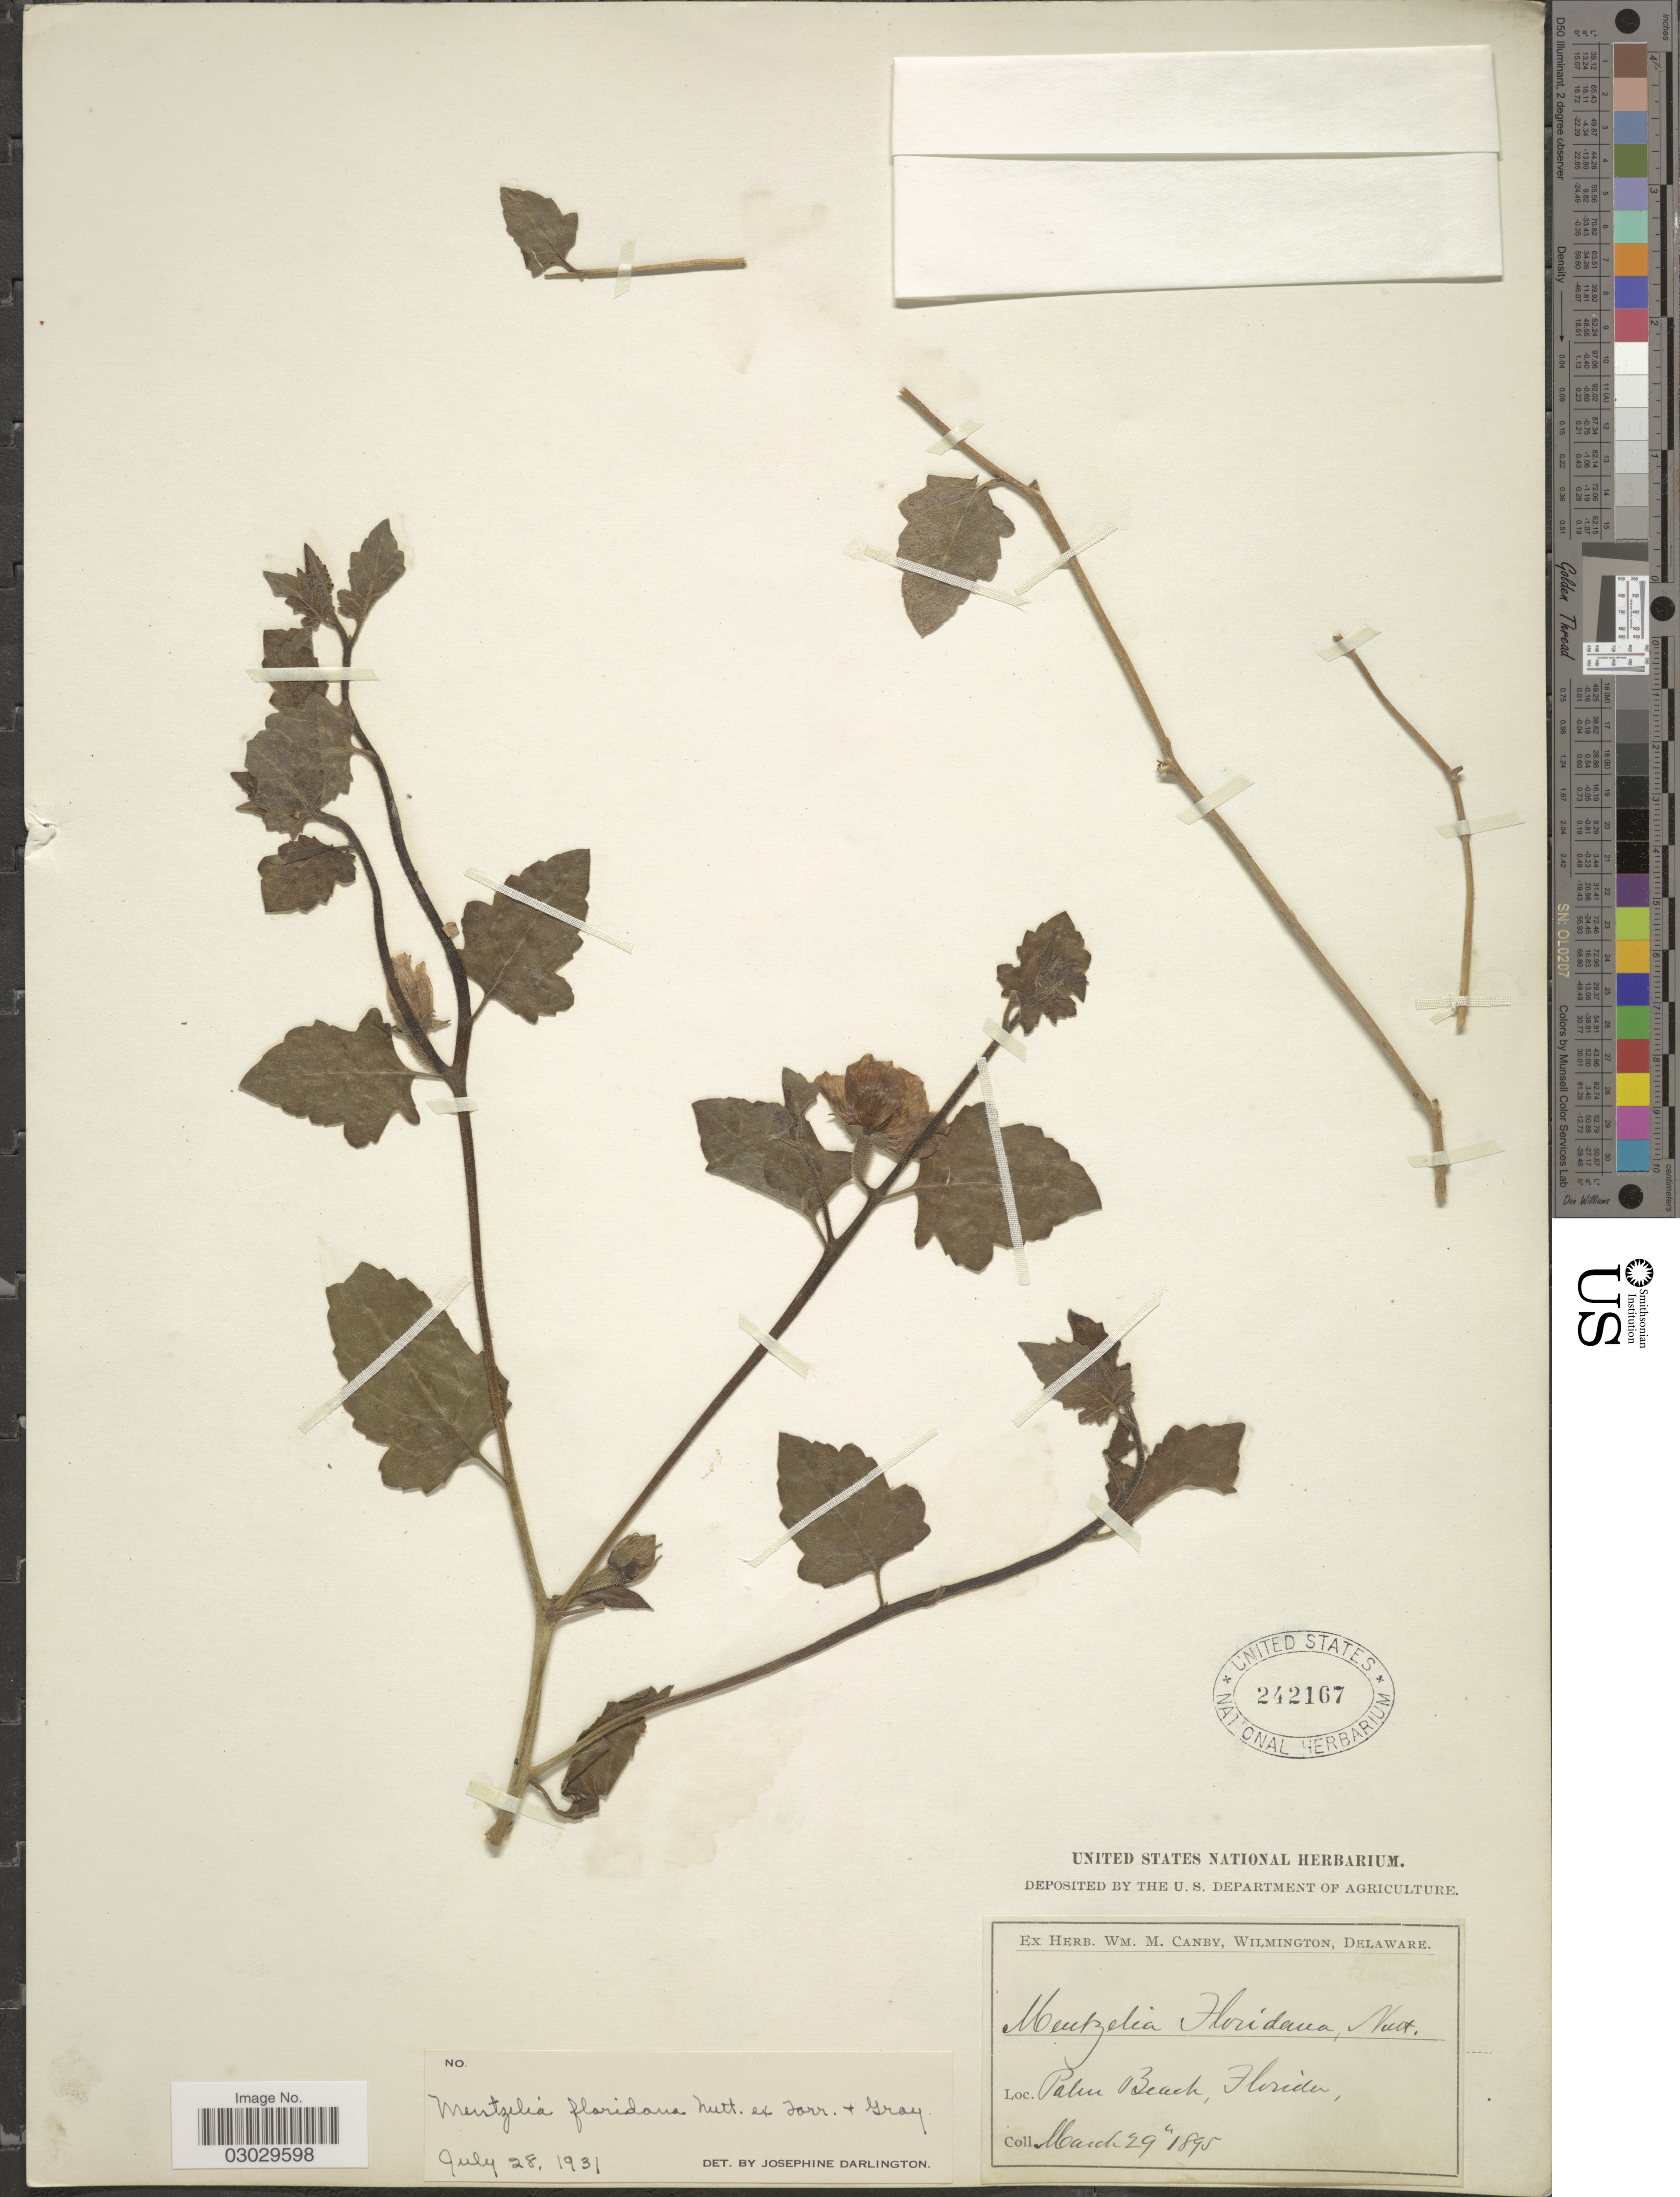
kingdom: Plantae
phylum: Tracheophyta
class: Magnoliopsida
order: Cornales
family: Loasaceae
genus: Mentzelia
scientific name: Mentzelia floridana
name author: Nutt. ex Torr. & A. Gray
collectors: ex herb. W.M. Canby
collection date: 1895-03-29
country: United States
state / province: Florida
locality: Palm Beach.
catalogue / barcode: US 242167